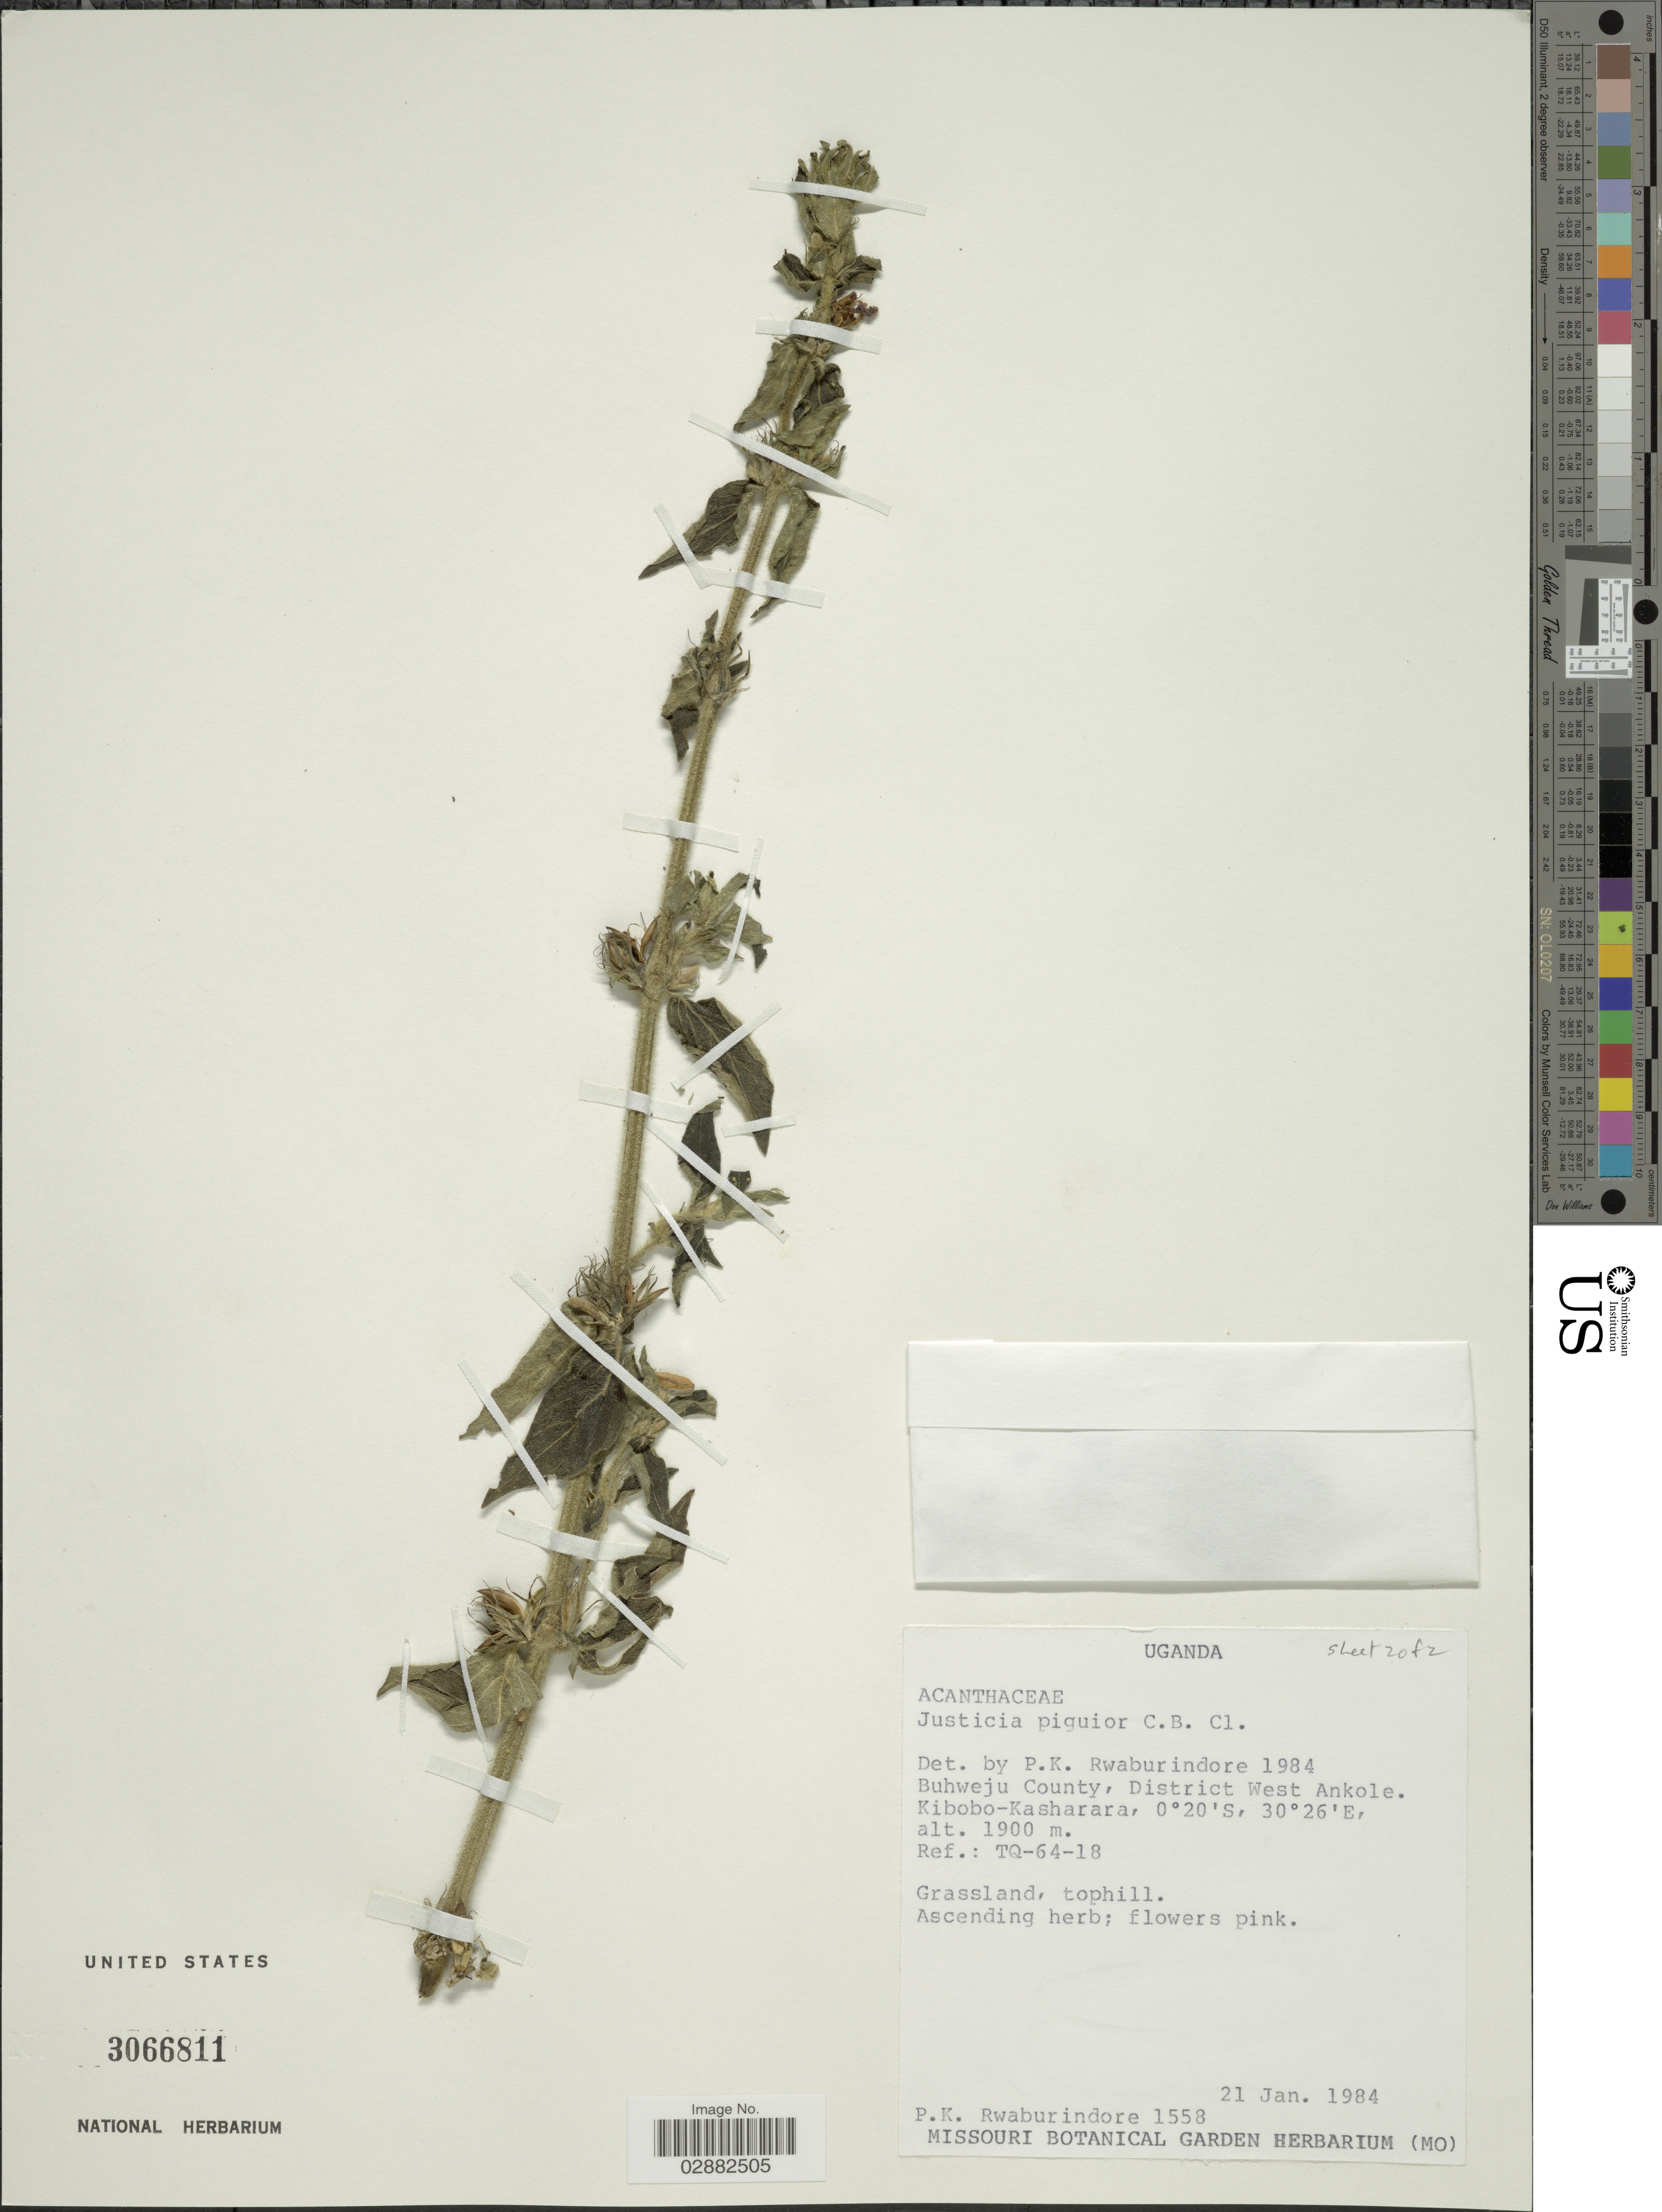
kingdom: Plantae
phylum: Tracheophyta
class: Magnoliopsida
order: Lamiales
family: Acanthaceae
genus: Justicia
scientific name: Justicia pinguior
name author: C.B. Clarke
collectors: P. Rwaburindore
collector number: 1558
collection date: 1984-01-21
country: Uganda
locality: Buhweju County, District West Ankole. Kibobo-Kasharara, Ref.: TQ-64-18.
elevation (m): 1900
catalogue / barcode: US 3066811